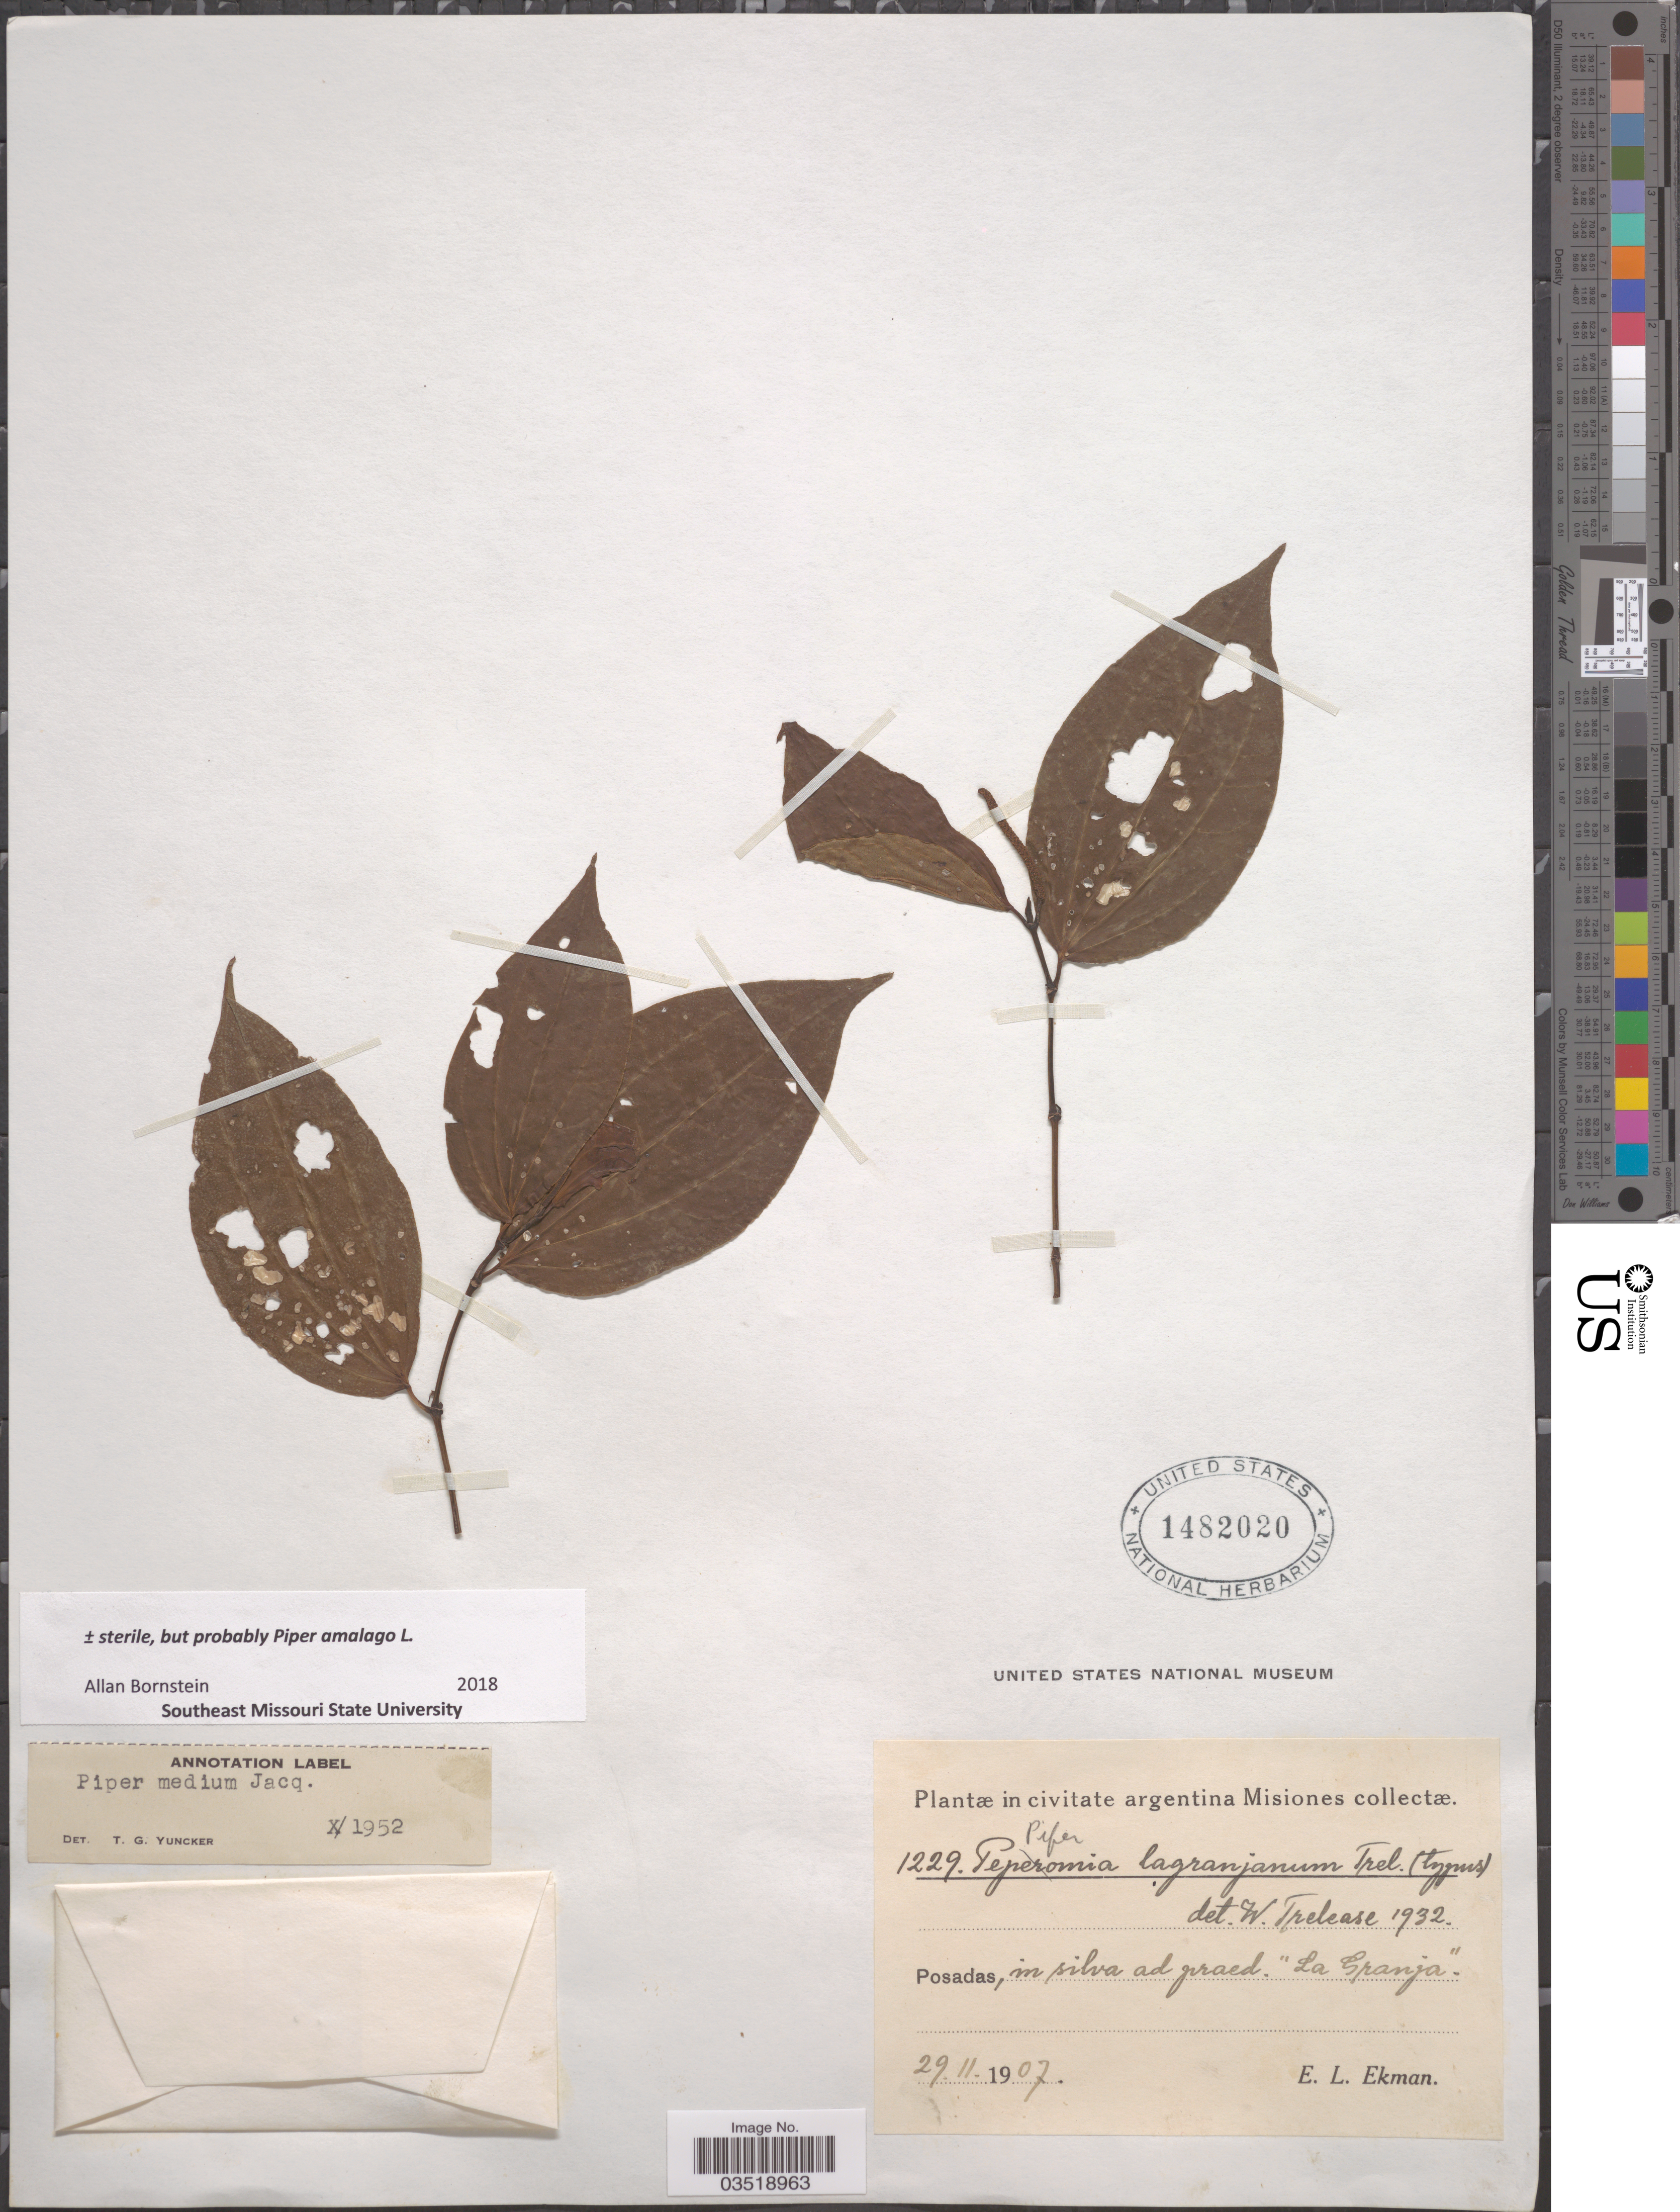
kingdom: Plantae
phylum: Tracheophyta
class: Magnoliopsida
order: Piperales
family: Piperaceae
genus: Piper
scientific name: Piper amalago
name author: L.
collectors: E. L. Ekman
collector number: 1229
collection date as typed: Transcribed d/m/y: 29/2/1907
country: Argentina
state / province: Misiones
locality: Posadas, in silva ad praed. "La Granja".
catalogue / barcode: US 1482020